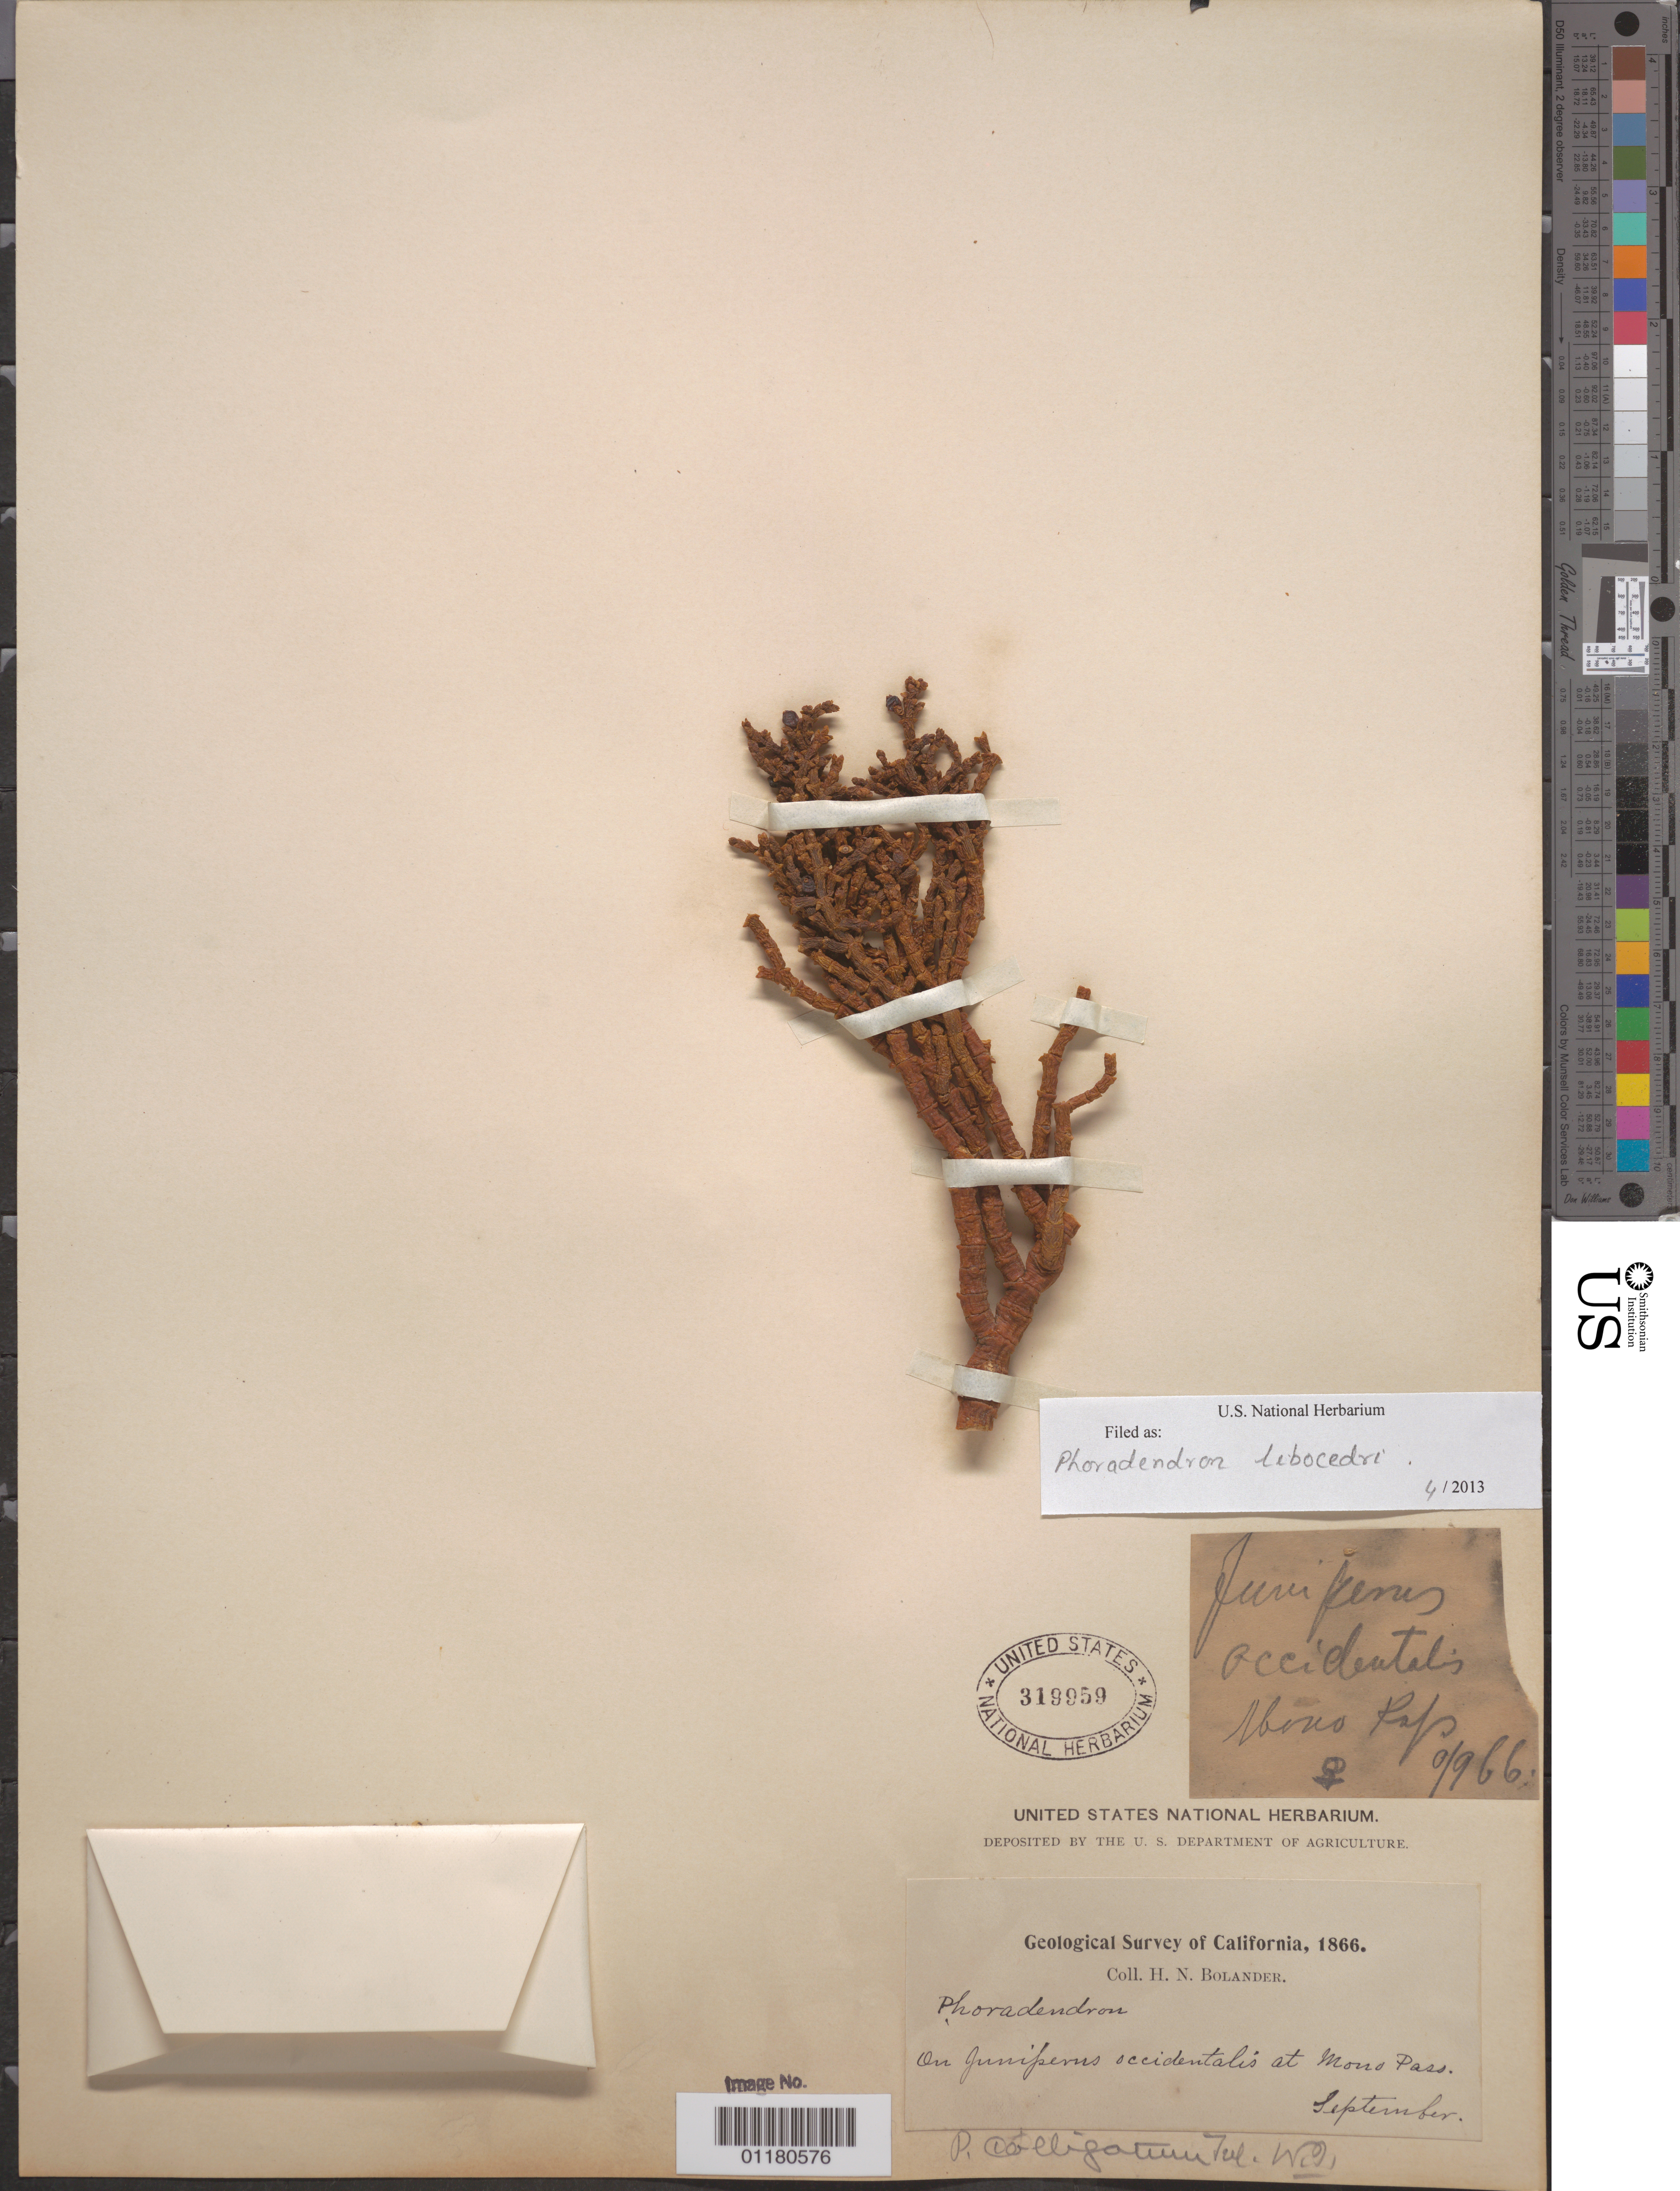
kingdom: Plantae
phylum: Tracheophyta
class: Magnoliopsida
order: Santalales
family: Viscaceae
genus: Phoradendron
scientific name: Phoradendron libocedri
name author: (Engelm.) Howell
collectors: H. Bolander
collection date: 1866-09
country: United States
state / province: California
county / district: Mono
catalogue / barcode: US 319959